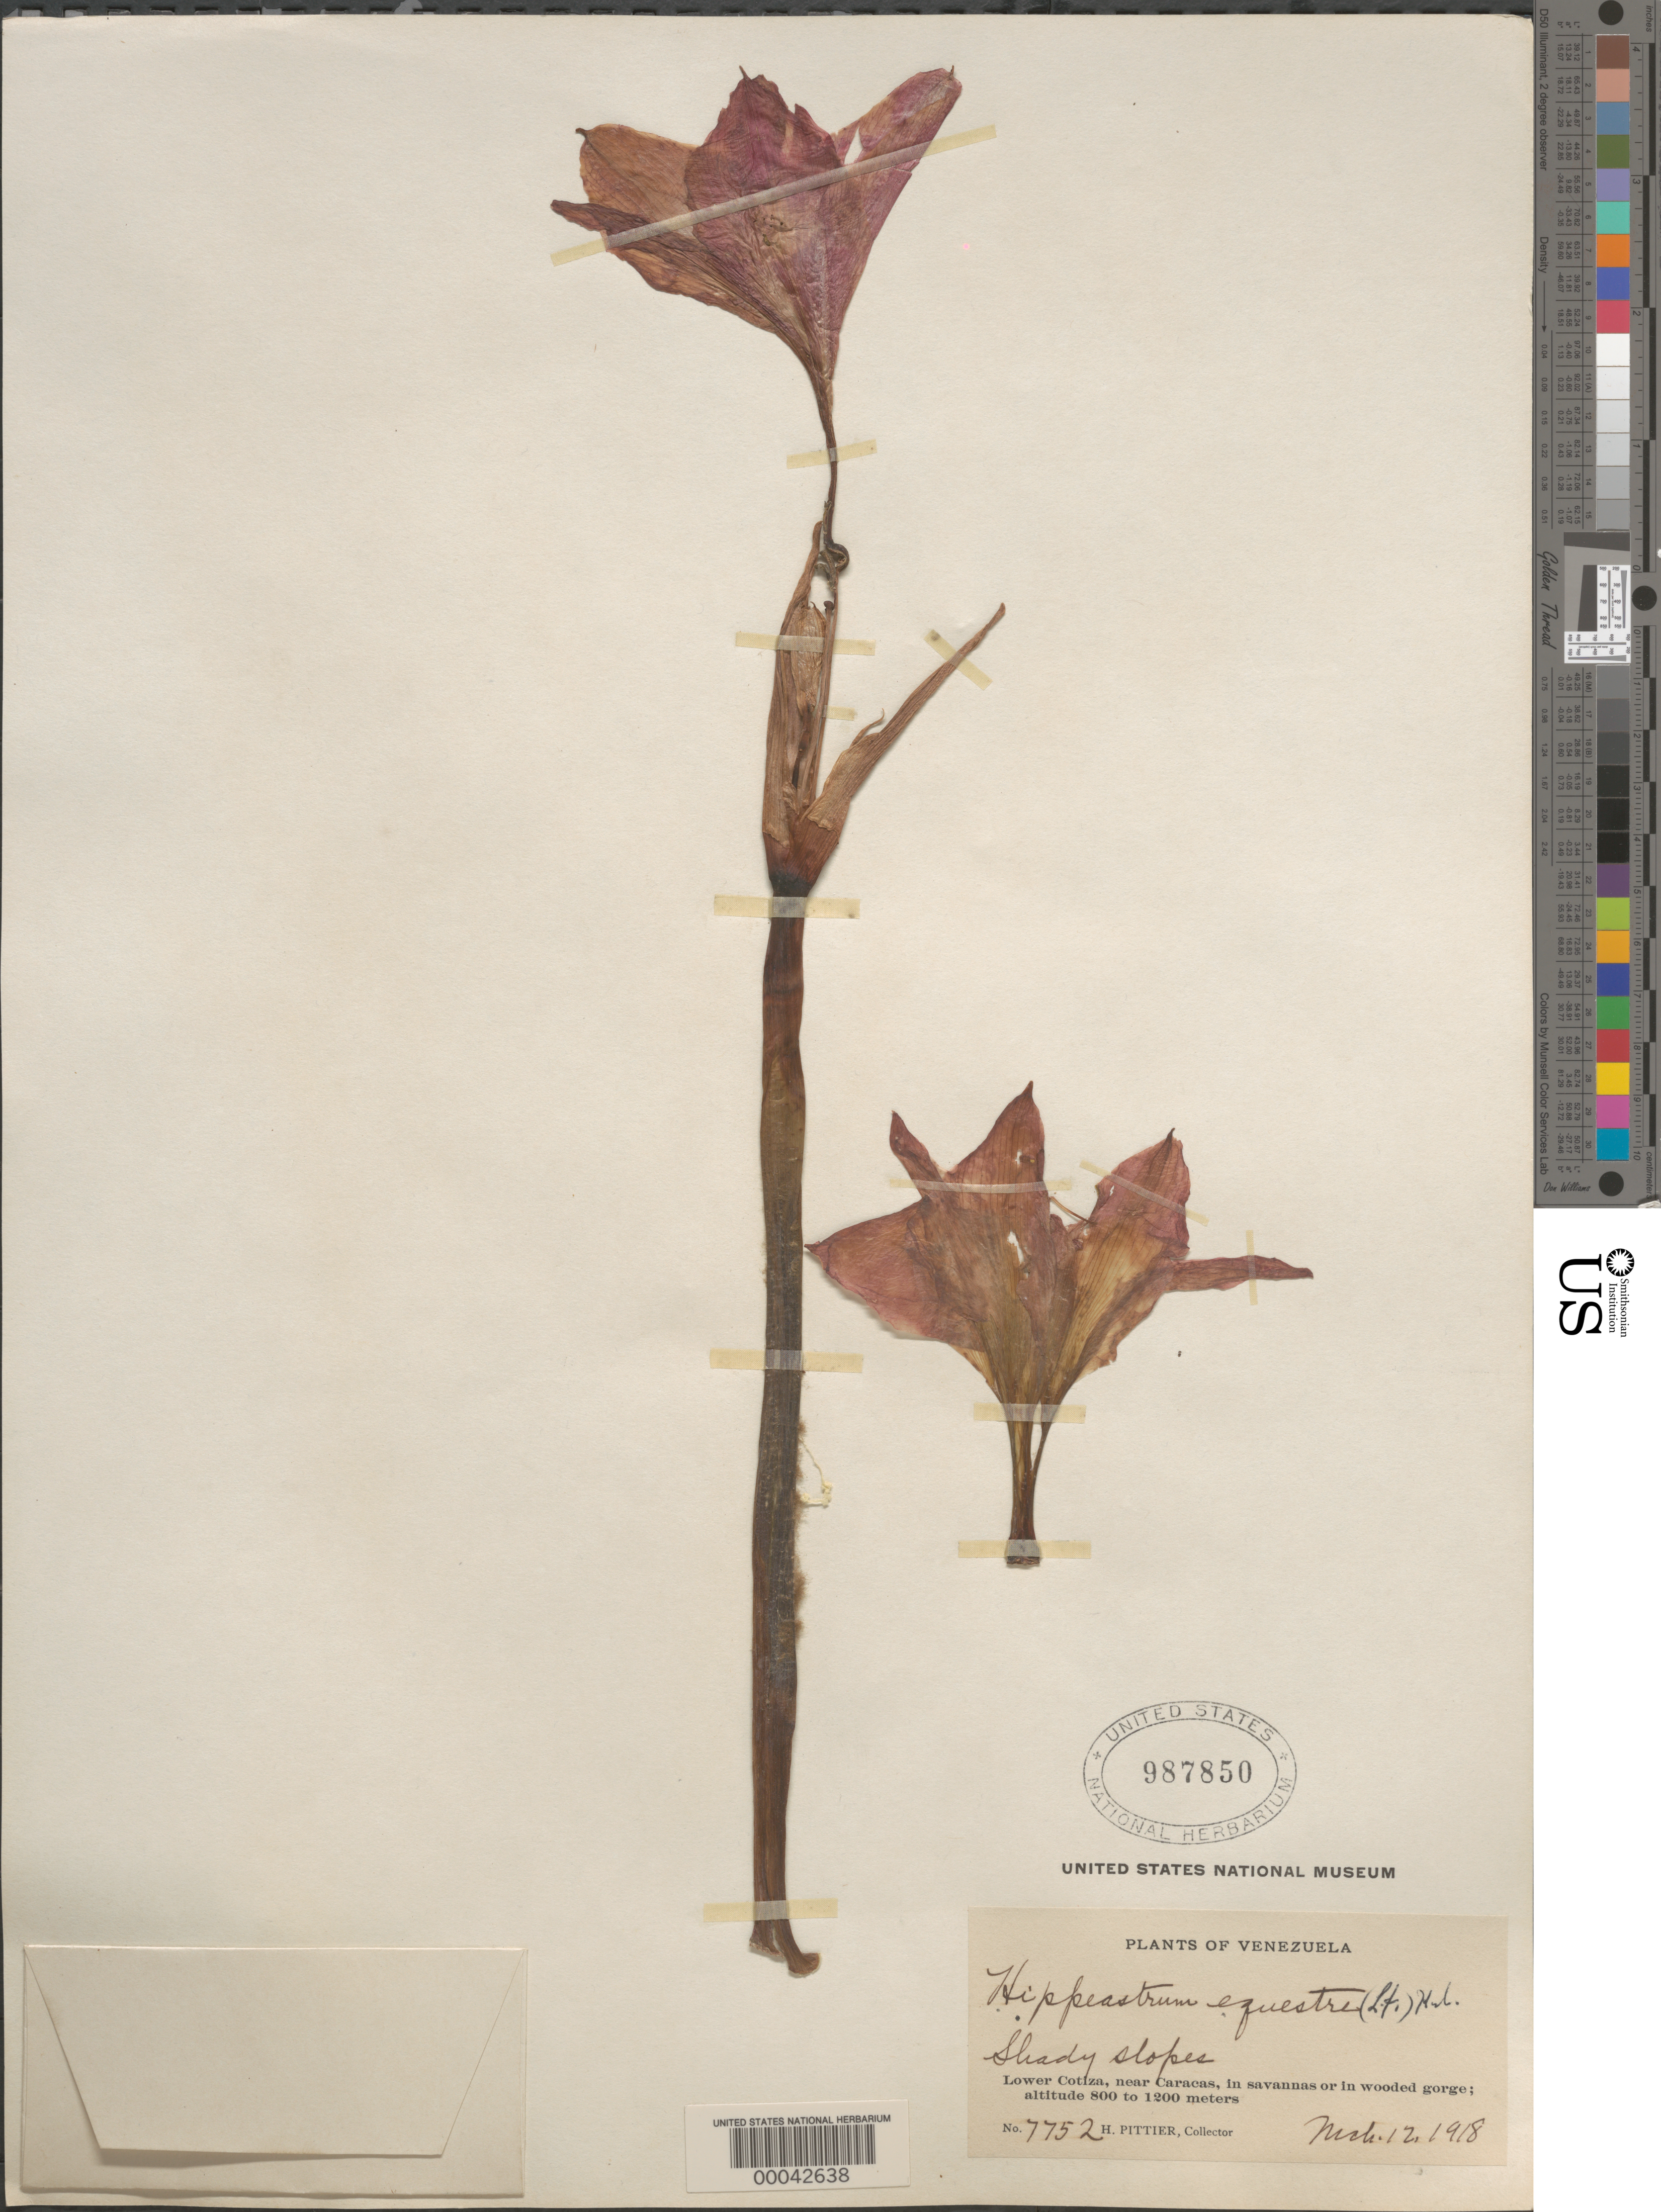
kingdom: Plantae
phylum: Tracheophyta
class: Liliopsida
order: Asparagales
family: Amaryllidaceae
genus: Hippeastrum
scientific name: Hippeastrum equestre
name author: (Aiton) Herb.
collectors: H. F. Pittier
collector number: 7752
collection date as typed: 12 Mar 1918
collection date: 1918-03-12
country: Venezuela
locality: Lower cutiza, near caracas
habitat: In savannas or wooded gorge; shady slopes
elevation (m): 800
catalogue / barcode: US 987850